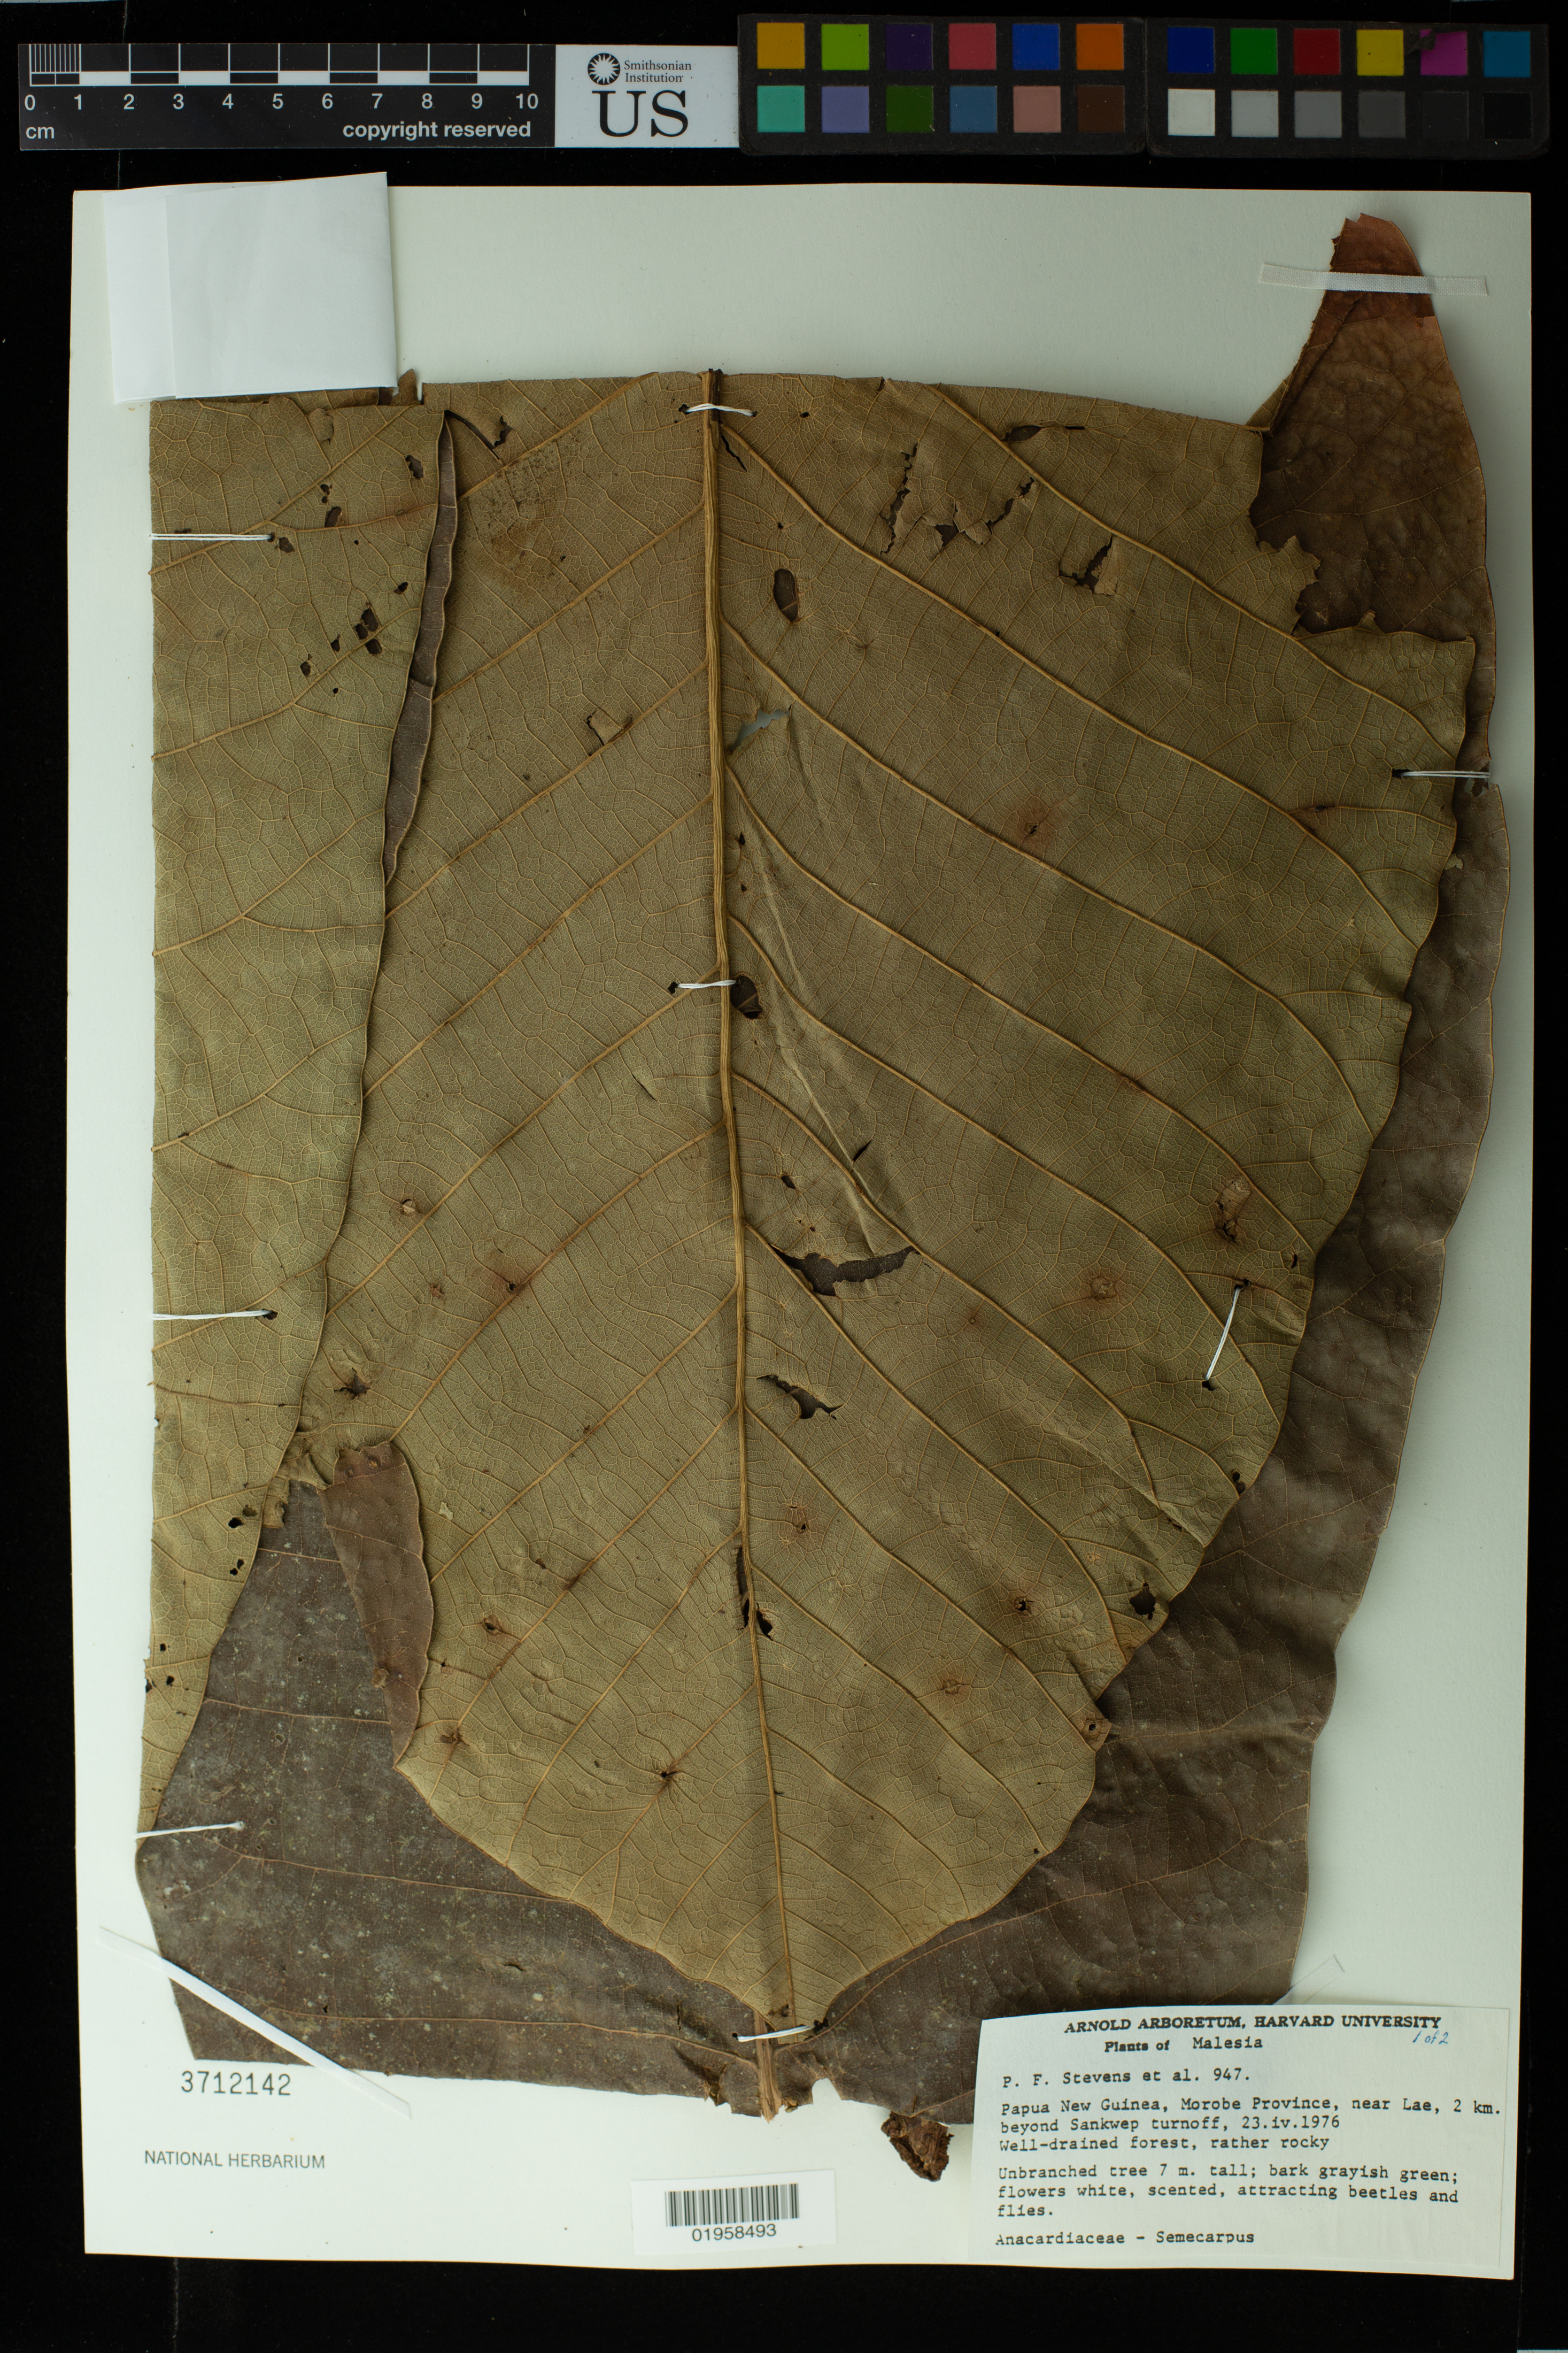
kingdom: Plantae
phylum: Tracheophyta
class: Magnoliopsida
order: Sapindales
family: Anacardiaceae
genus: Semecarpus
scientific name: Semecarpus sp.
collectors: P. F. Stevens et al.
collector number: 947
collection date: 1976-04-23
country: Papua New Guinea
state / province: Morobe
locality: Lae, near; 2 km beyond Sankwep turnoff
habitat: Well-drained forest, rather rocky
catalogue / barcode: US 3712142